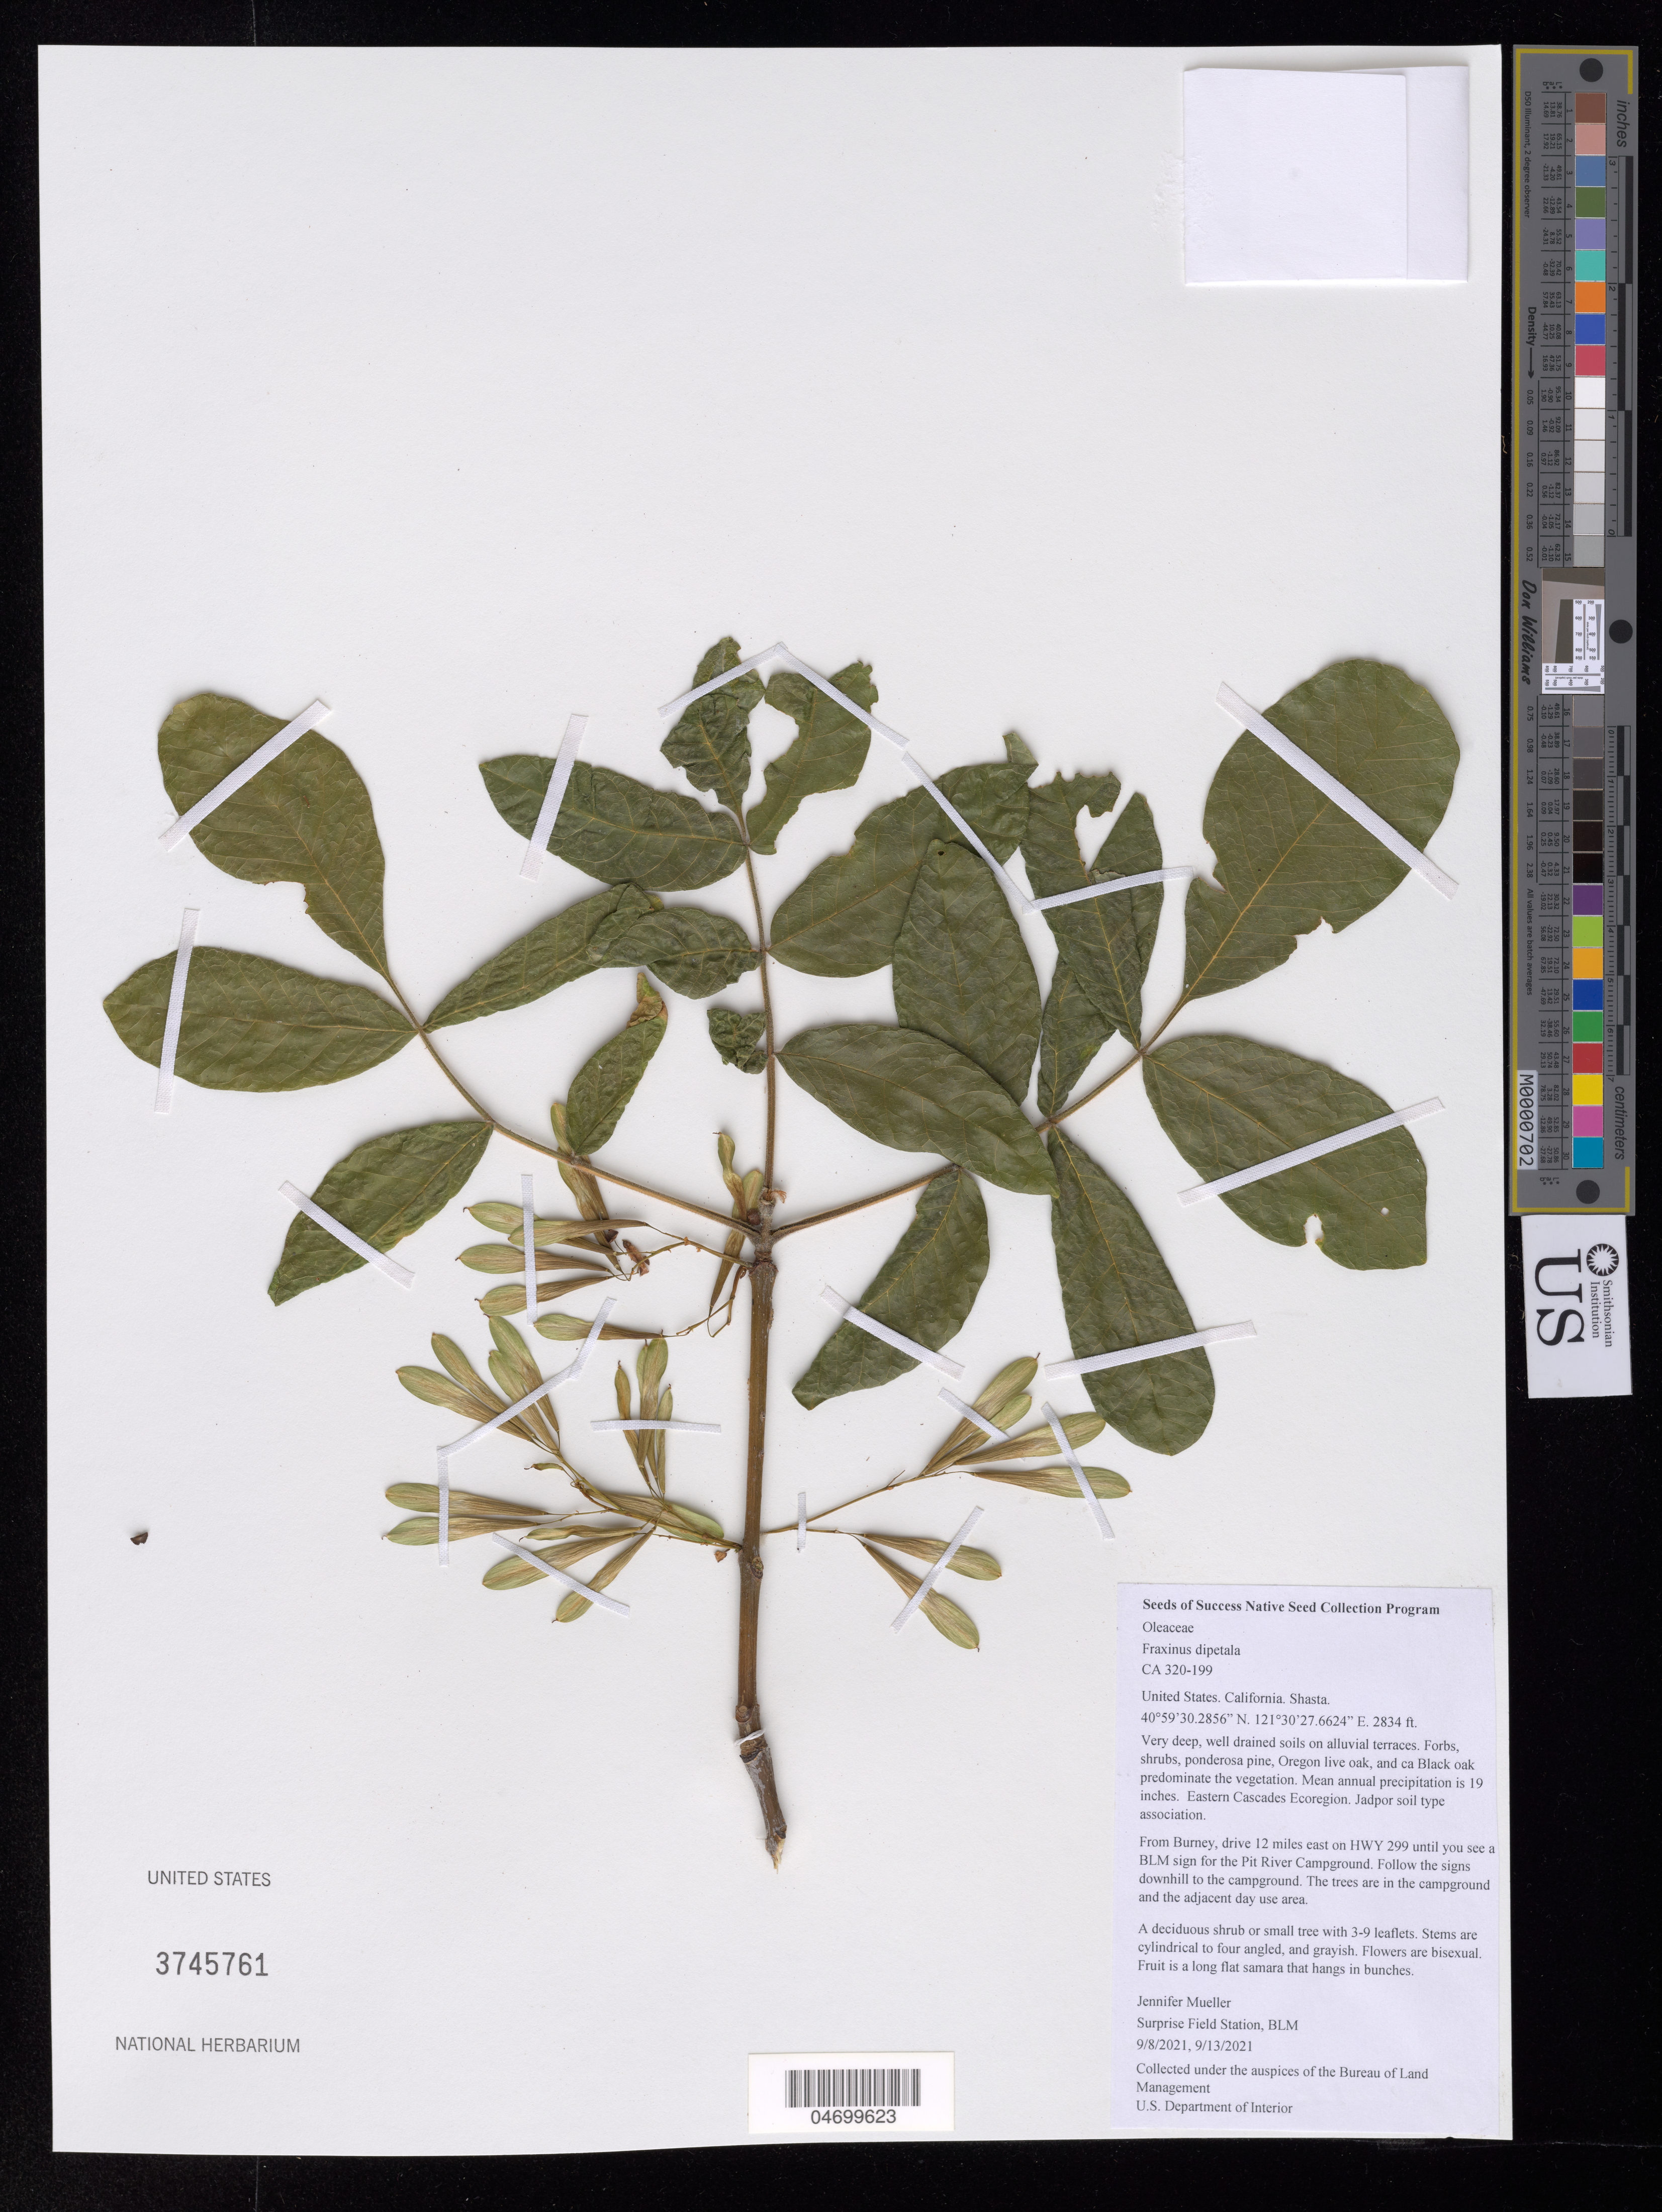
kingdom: Plantae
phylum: Tracheophyta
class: Magnoliopsida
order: Lamiales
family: Oleaceae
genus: Fraxinus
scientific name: Fraxinus dipetala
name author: Hook. & Arn.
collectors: J. Mueller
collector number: CA370-199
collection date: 2021-09-08,2021-09-13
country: United States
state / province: California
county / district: Shasta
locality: Pit River Campground.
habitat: Very deep, well drained soils on alluvial terraces. Forbs, shrubs, ponderosa pine, Oregon live oak, Black oak. Eastern Cascades Ecoregion. Jadpor soil type association.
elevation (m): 864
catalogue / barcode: US 3745761